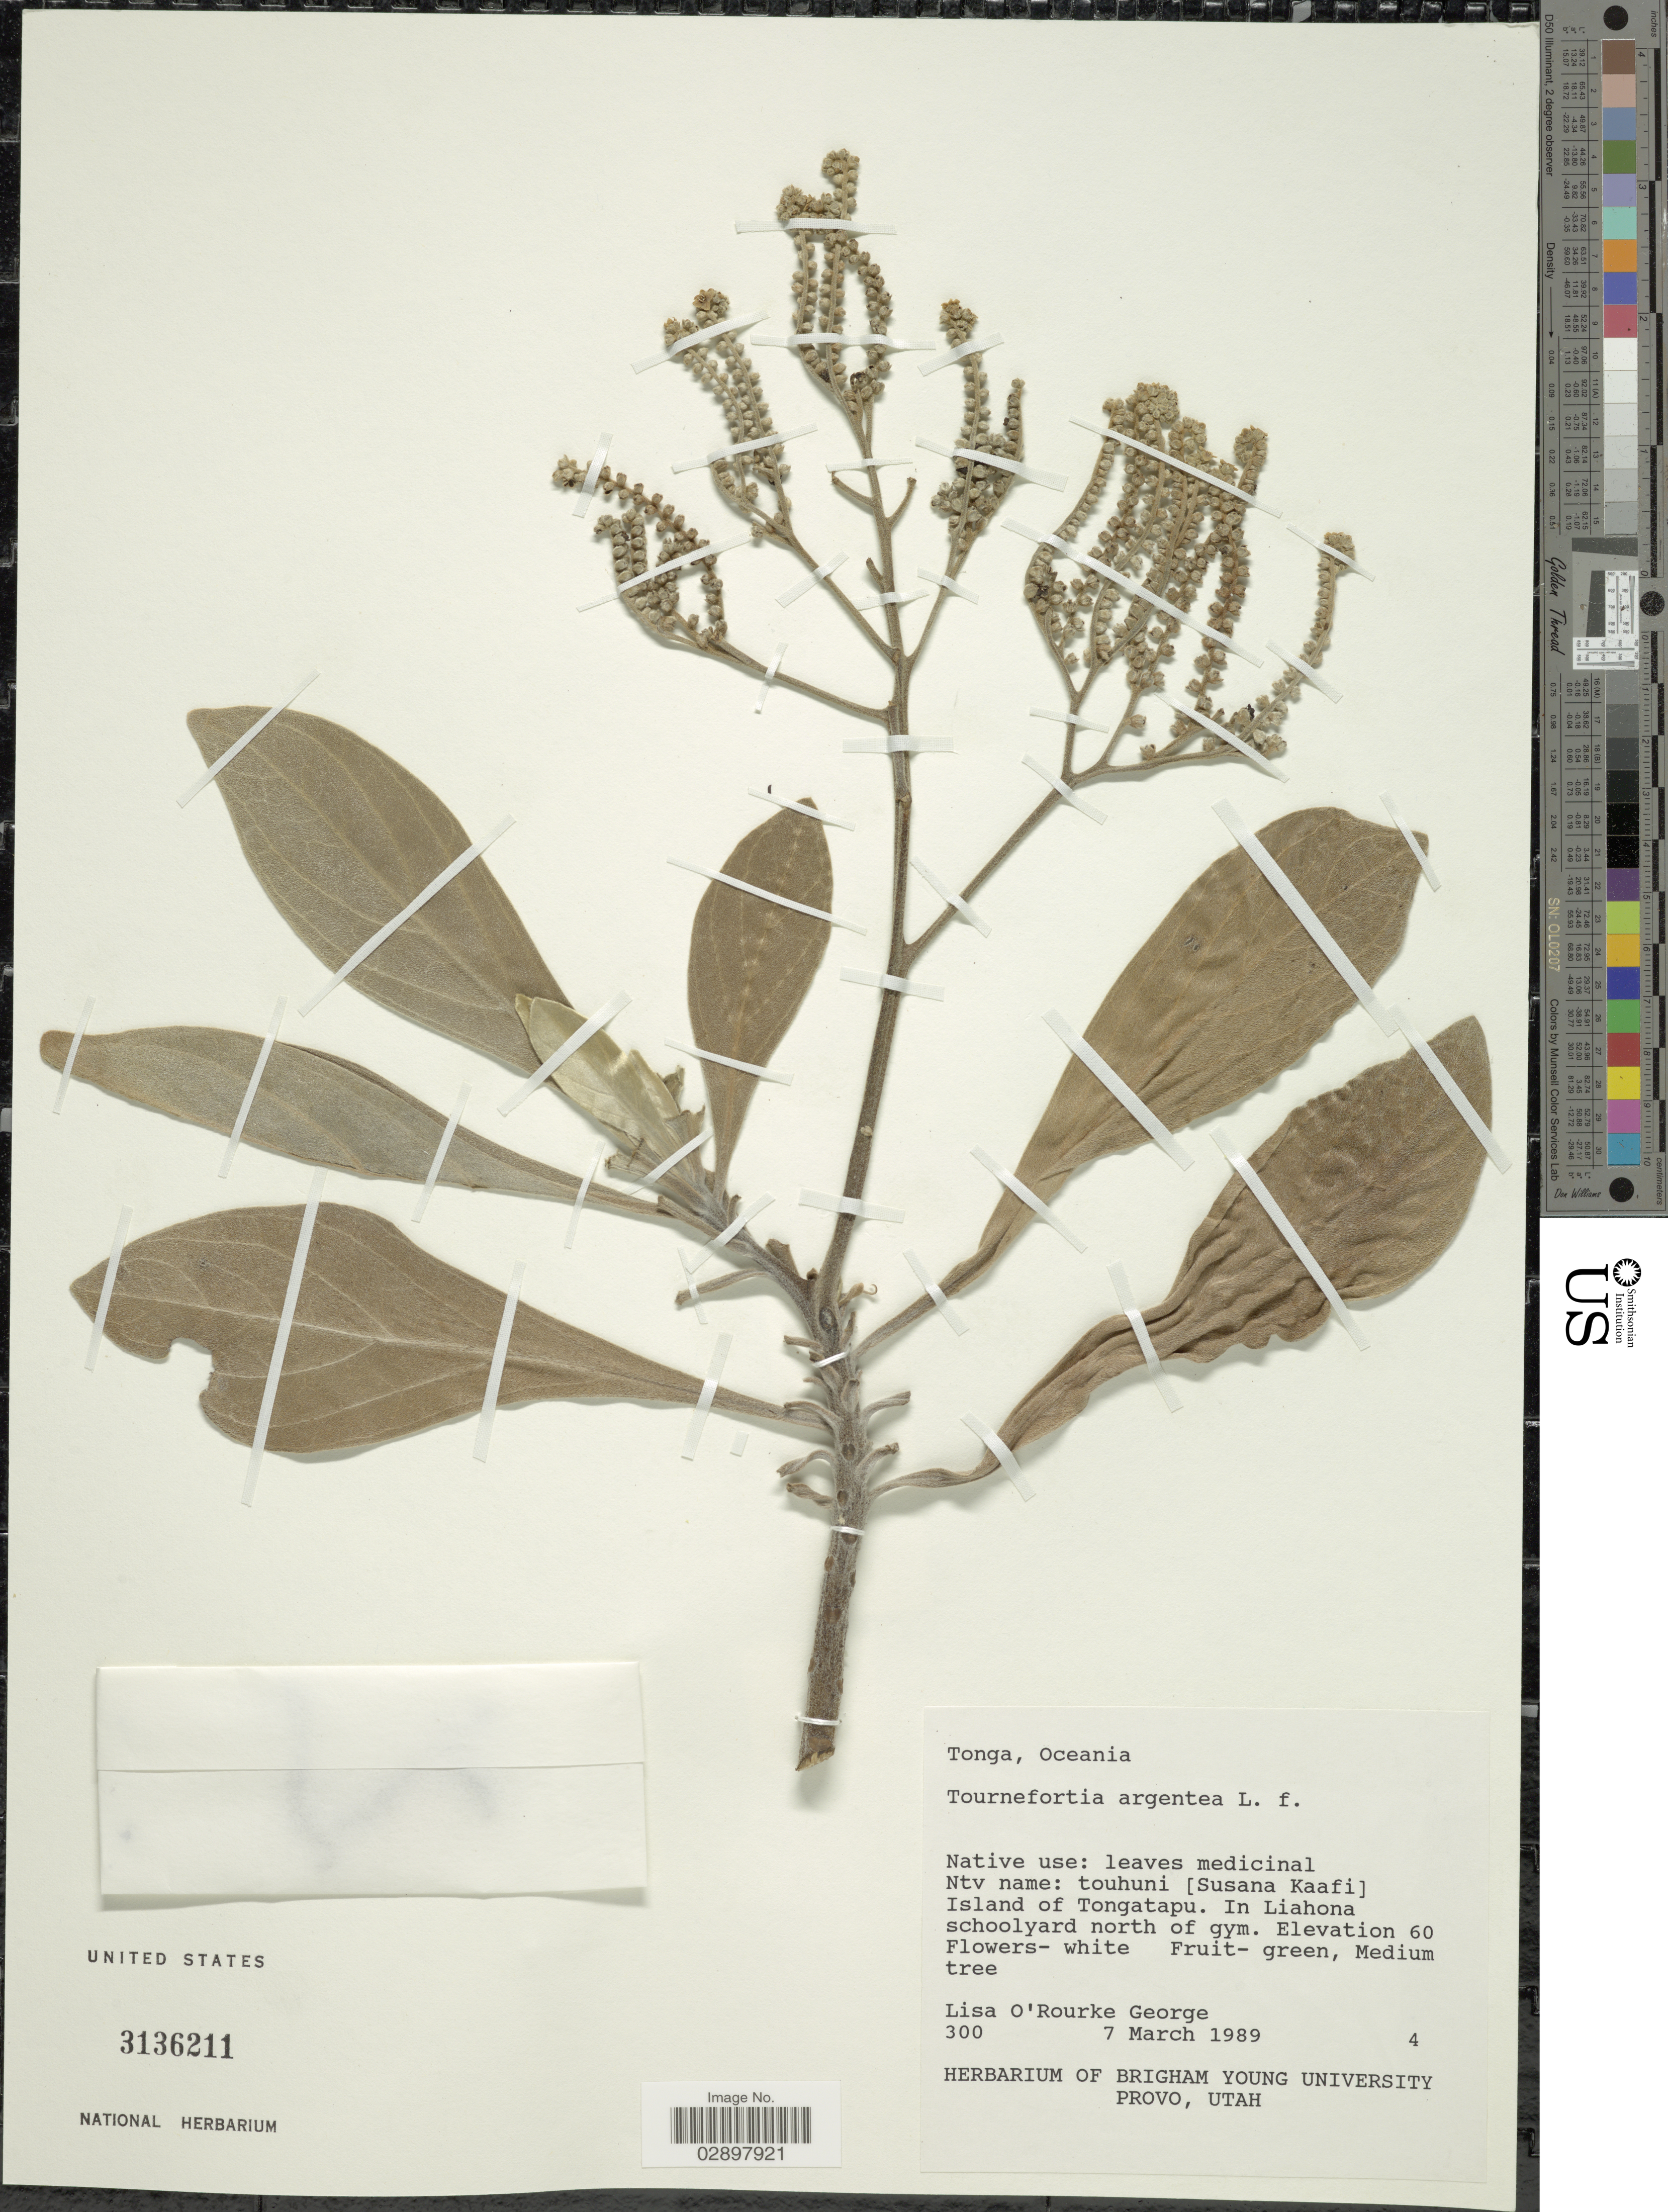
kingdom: Plantae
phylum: Tracheophyta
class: Magnoliopsida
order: Boraginales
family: Heliotropiaceae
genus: Heliotropium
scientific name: Heliotropium arboreum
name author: (Blanco) Mabberley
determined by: Wagner, W. L., (BOT), Smithsonian Institution - National Museum of Natural History (UNITED STATES)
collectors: L. George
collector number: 300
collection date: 1989-03-07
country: Tonga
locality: Oceania. Island of Tongatapu. In Liahona schoolyard north of gym.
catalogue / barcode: US 3136211